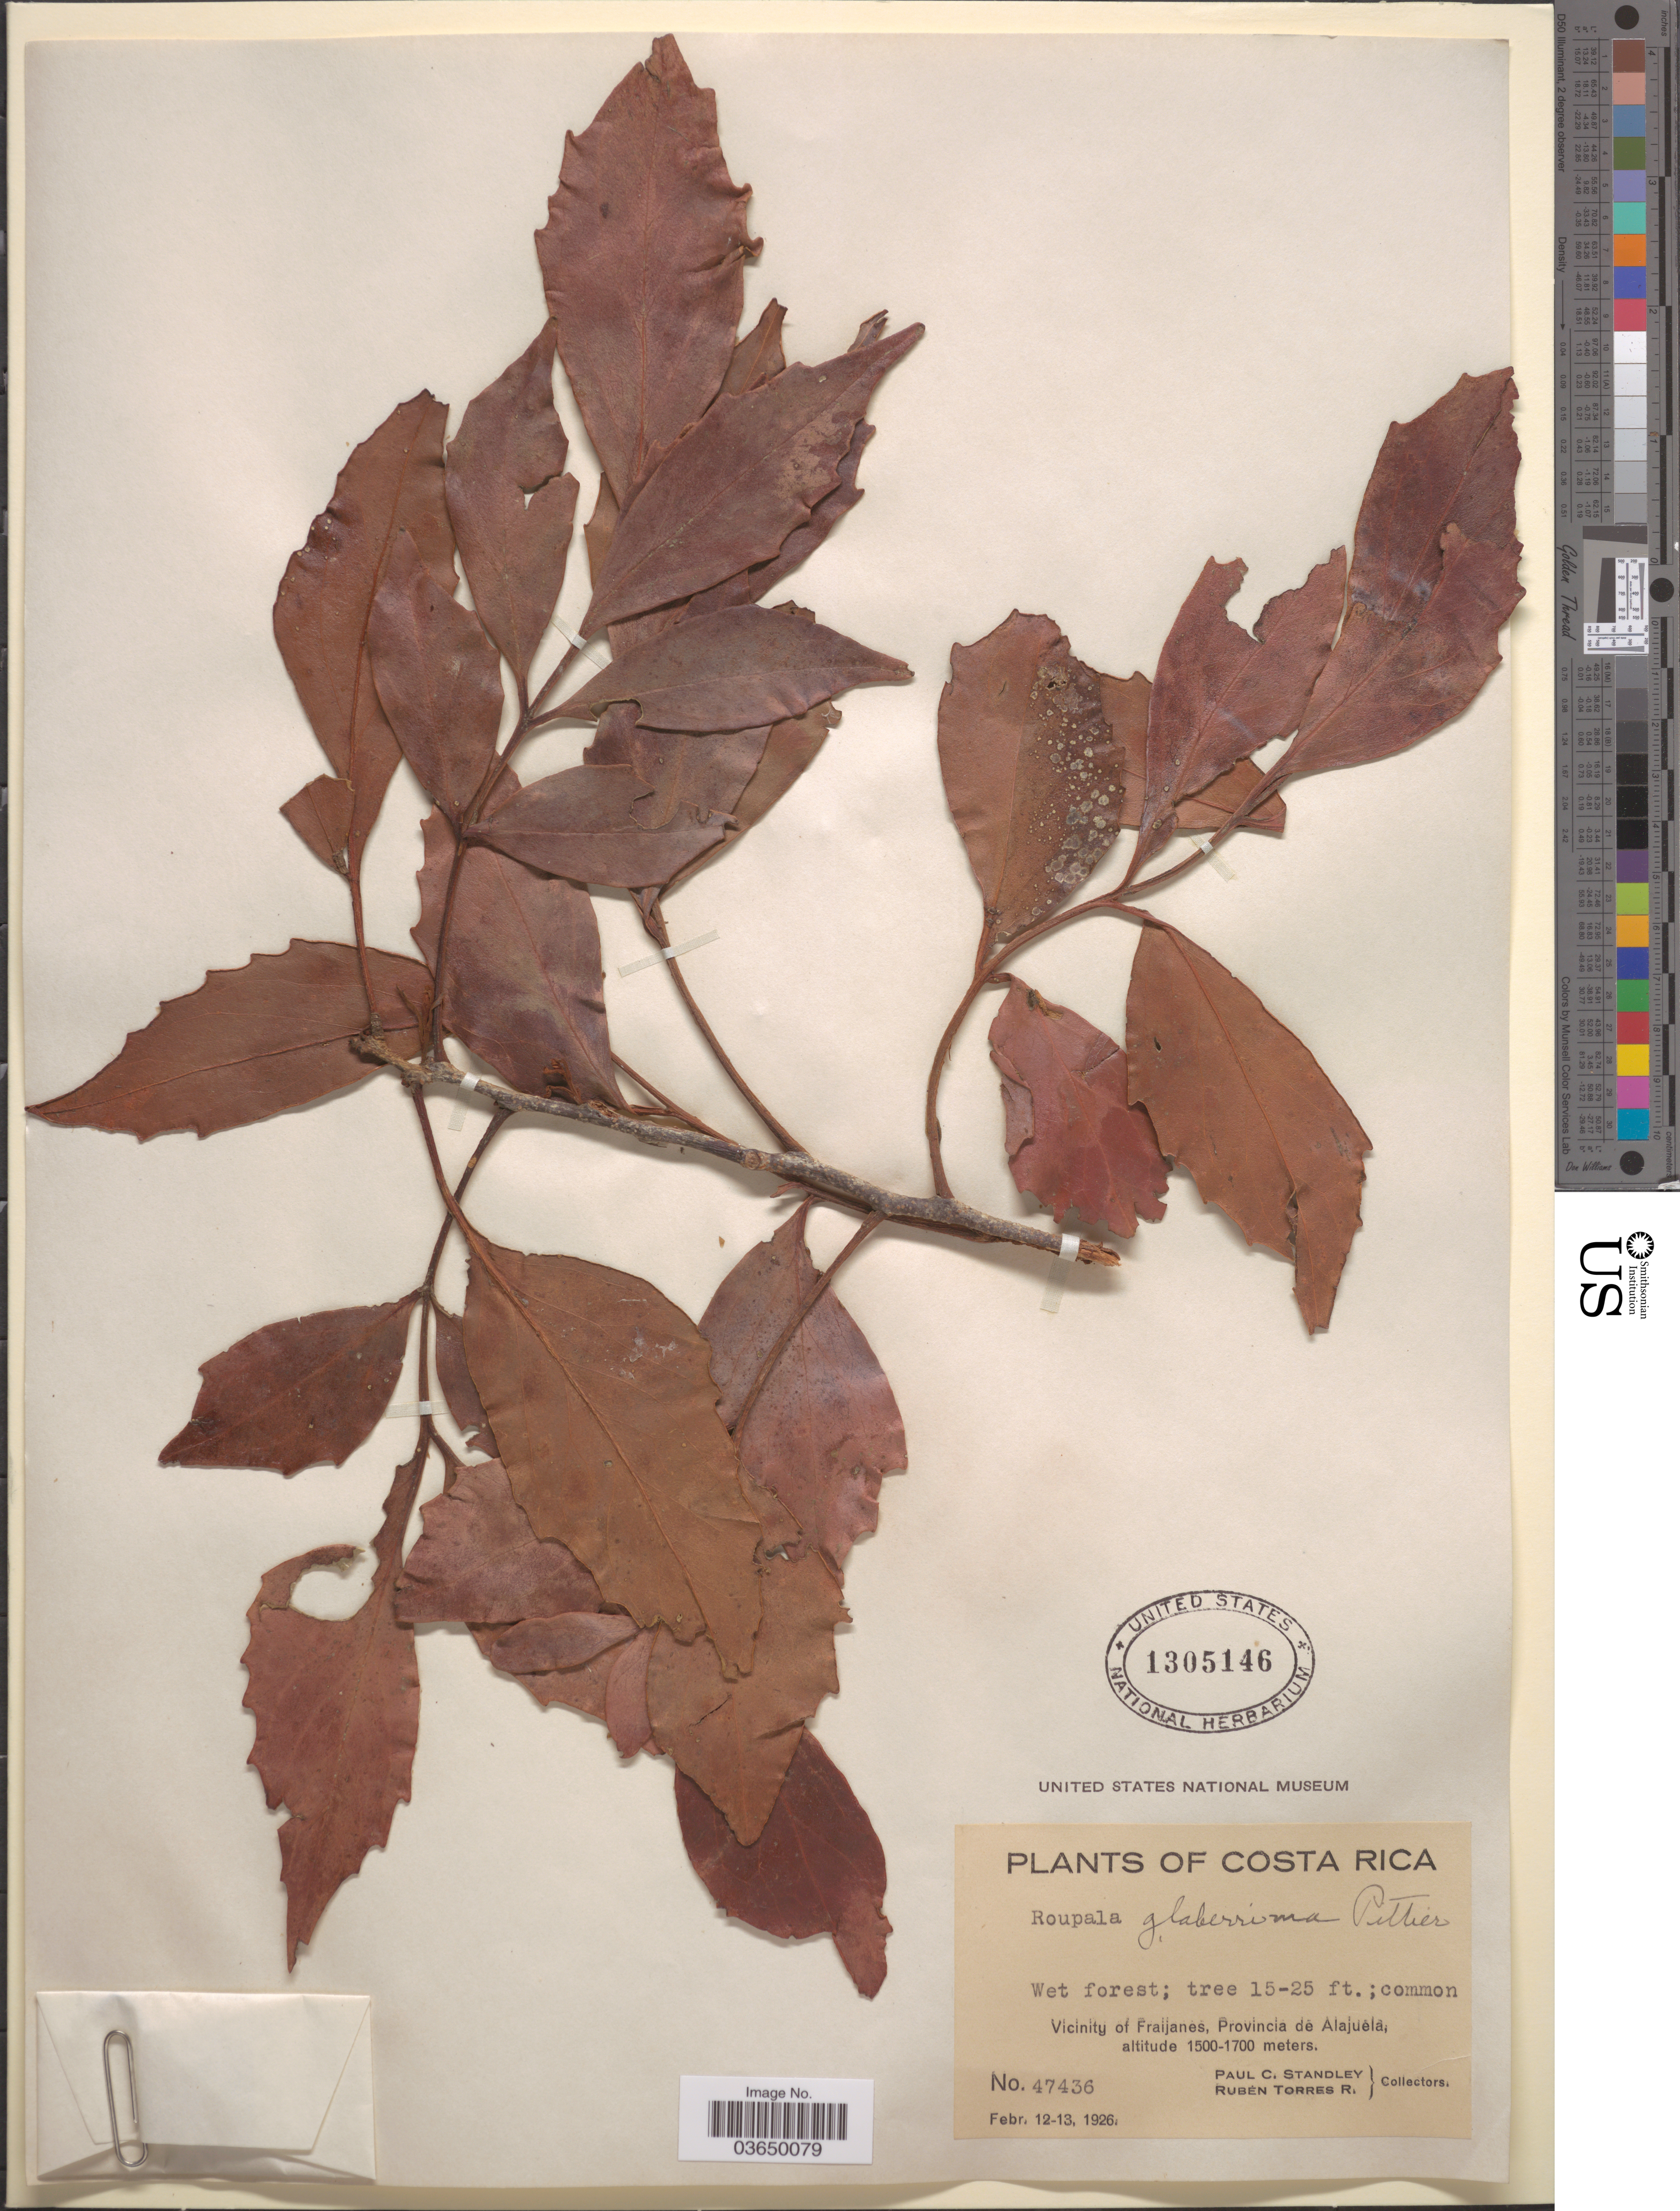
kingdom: Plantae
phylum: Tracheophyta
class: Magnoliopsida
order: Proteales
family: Proteaceae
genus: Roupala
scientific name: Roupala glaberrima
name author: Pittier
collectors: P. C. Standley & R. Torres Rojas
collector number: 47436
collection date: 1926-02-12/1926-02-13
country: Costa Rica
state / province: Alajuela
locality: Vicinity of Fraijanes.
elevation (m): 1500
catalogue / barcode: US 1305146